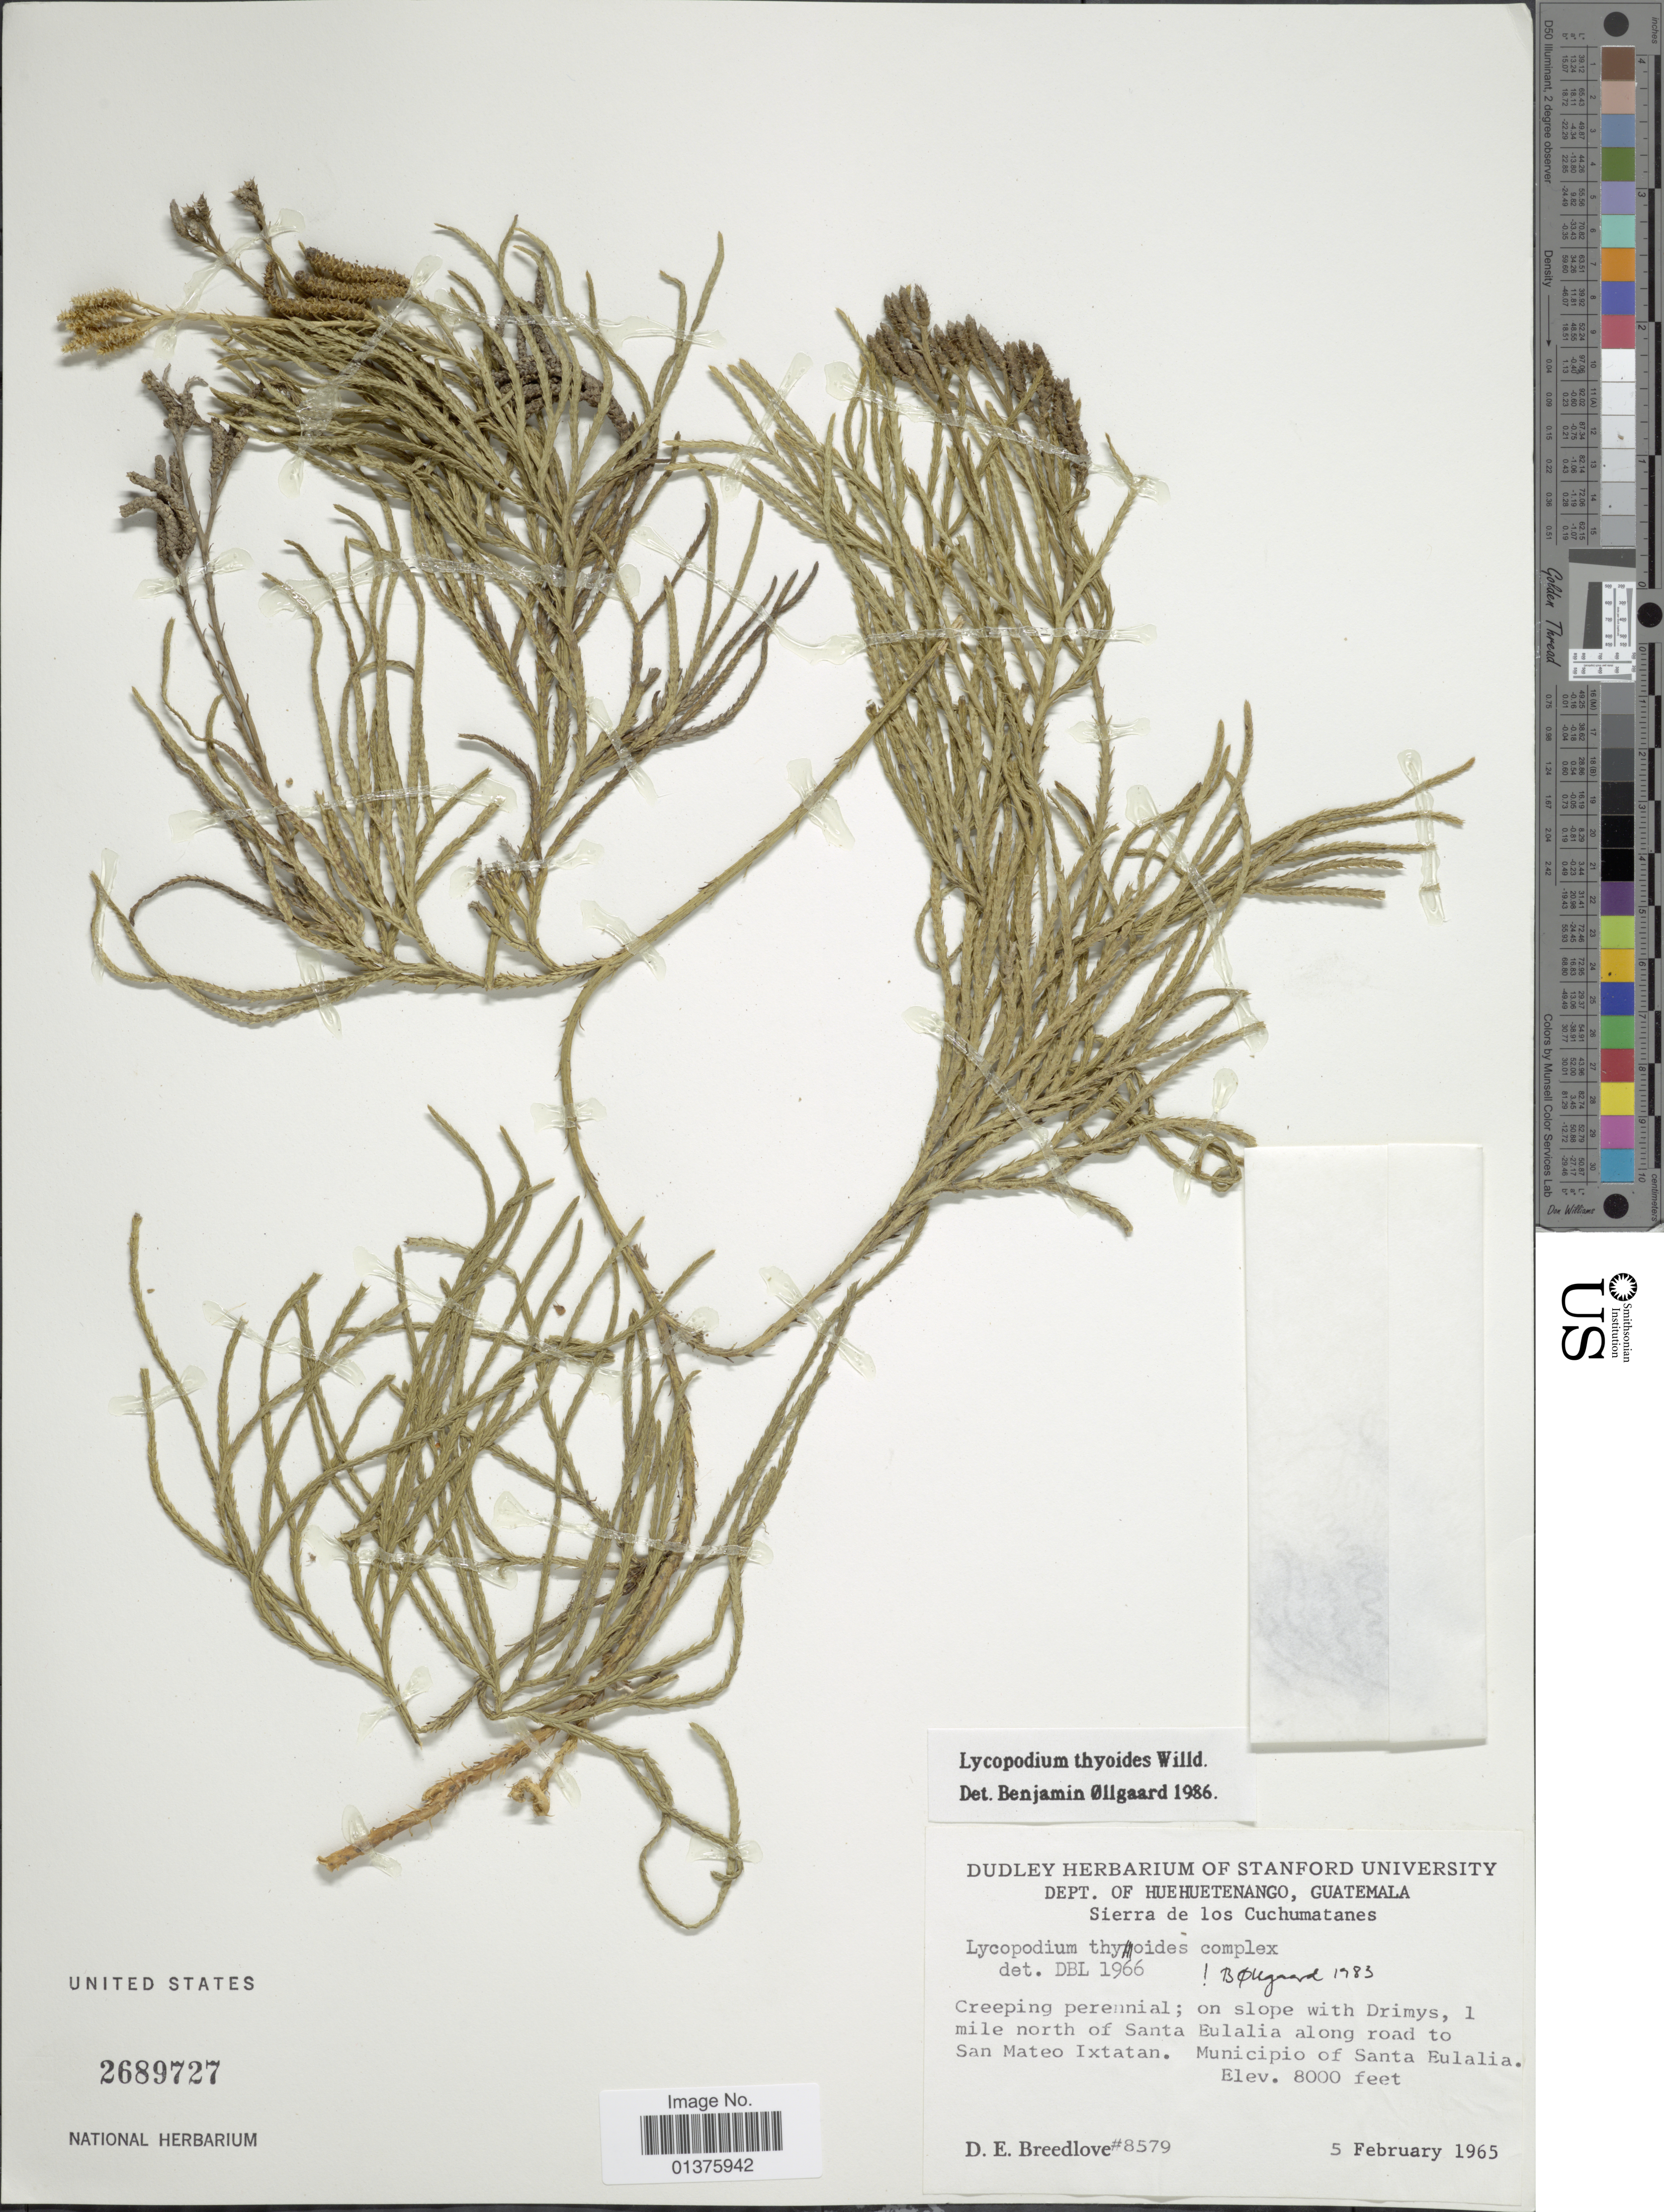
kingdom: Plantae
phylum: Tracheophyta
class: Lycopodiopsida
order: Lycopodiales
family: Lycopodiaceae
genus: Diphasiastrum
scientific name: Diphasiastrum thyoides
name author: (Humb. & Bonpl. ex Willd.) Holub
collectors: D. E. Breedlove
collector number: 8579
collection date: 1965-02-05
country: Guatemala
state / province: Huehuetenango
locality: Creeping perennial, on slope with Drimys, 1 mile north of Santa Bulalia along road to San Mateo Ixtatan, Municipio of Santa Eulalia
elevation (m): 2438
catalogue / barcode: US 2689727